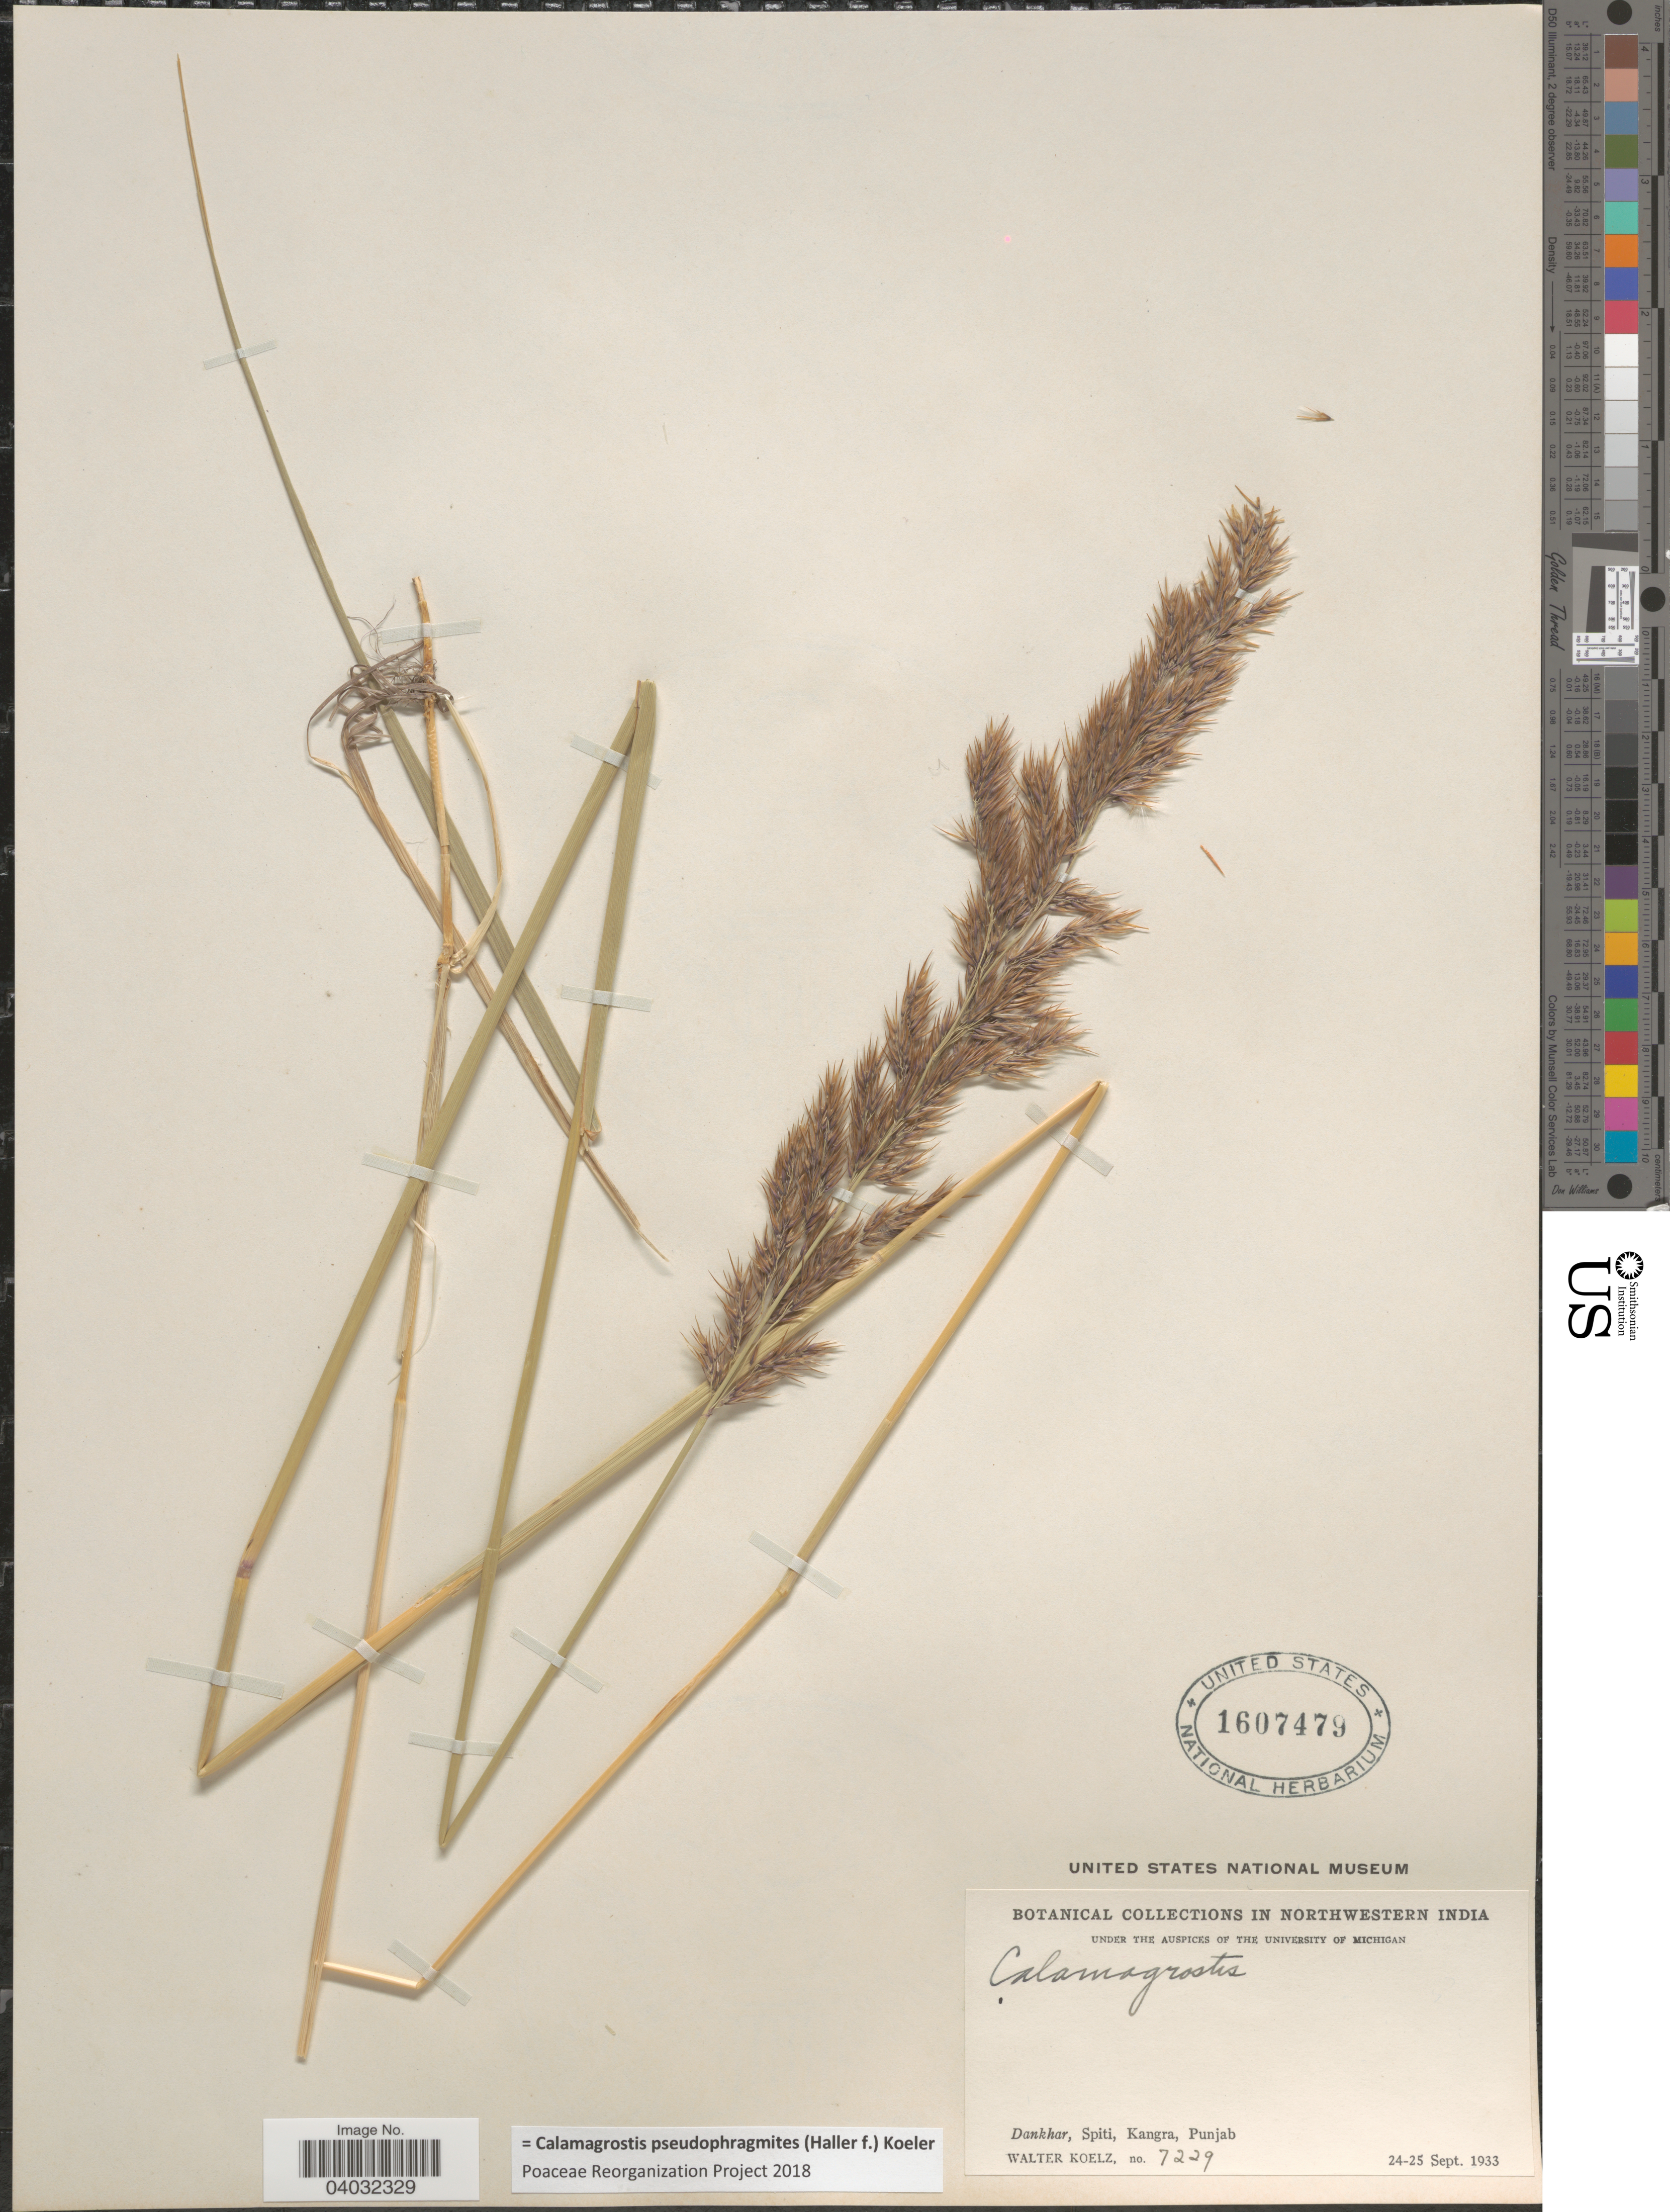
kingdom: Plantae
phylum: Tracheophyta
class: Liliopsida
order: Poales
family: Poaceae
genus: Calamagrostis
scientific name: Calamagrostis pseudophragmites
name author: (Haller f.) Koeler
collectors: W. N. Koelz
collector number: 7229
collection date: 1933-09-24/1933-09-25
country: India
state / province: Punjab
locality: Northwestern India. Dankhar, Spiti, Kangra.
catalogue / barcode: US 1607479